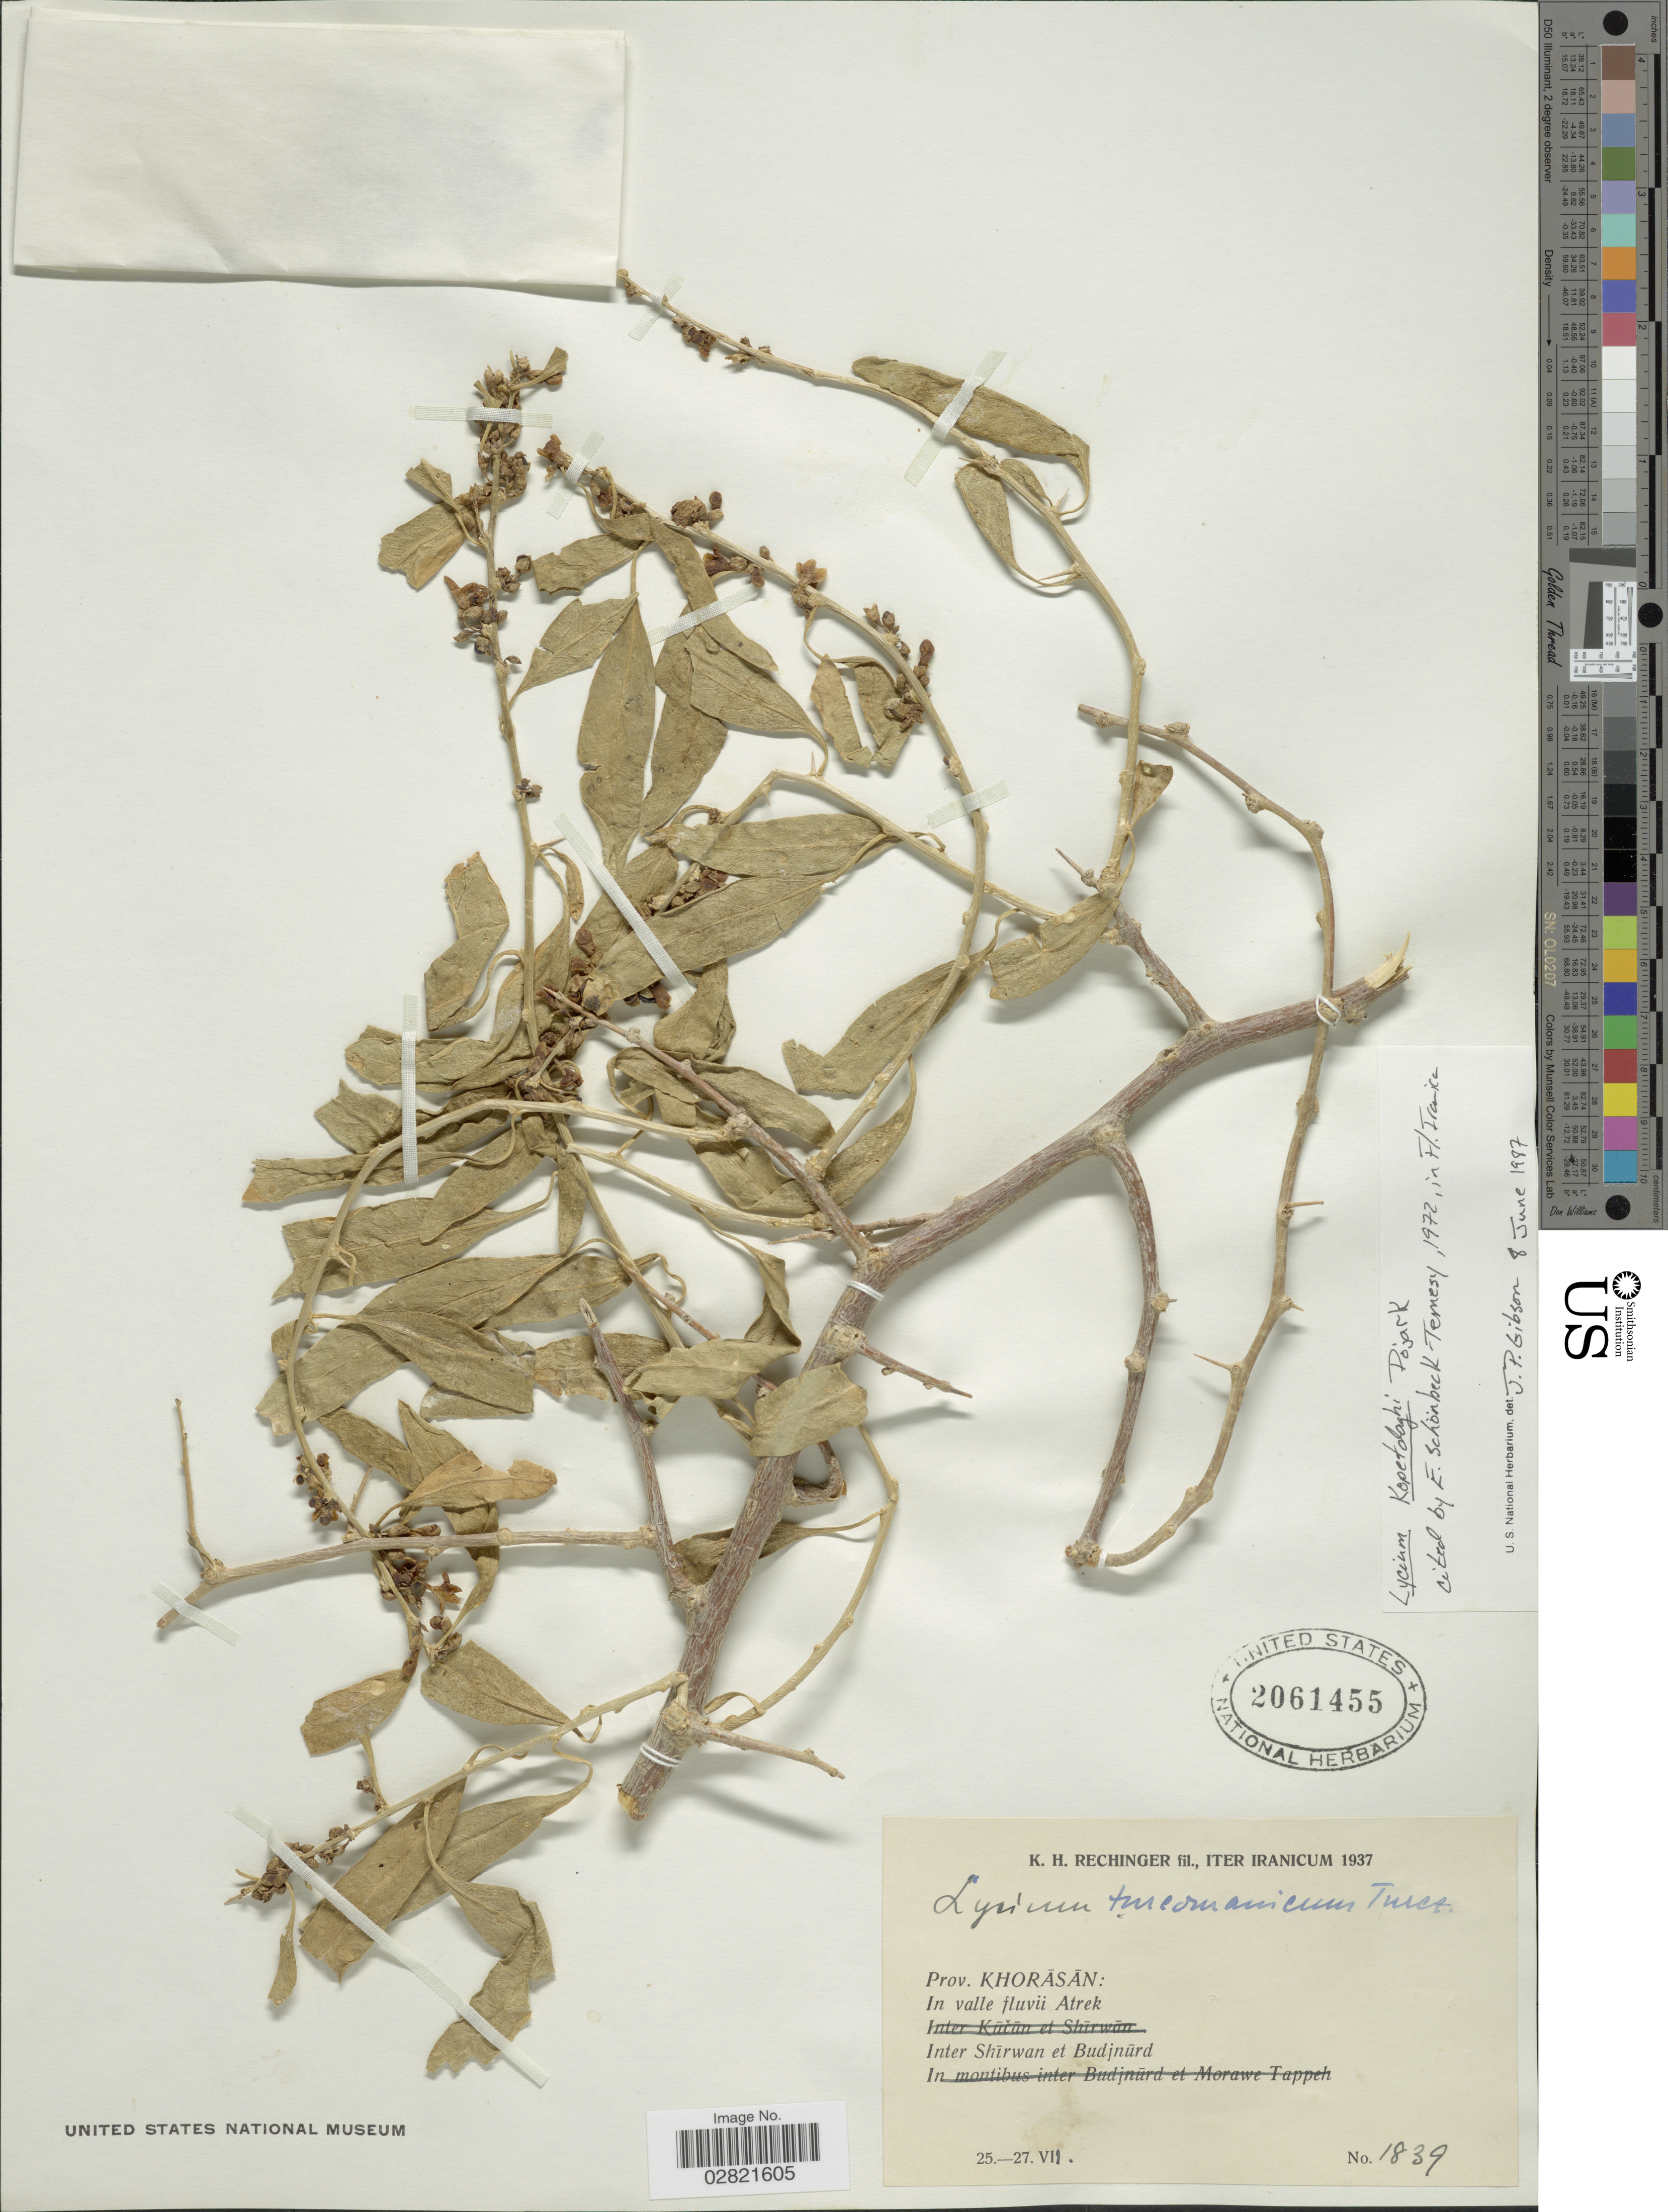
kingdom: Plantae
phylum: Tracheophyta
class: Magnoliopsida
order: Solanales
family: Solanaceae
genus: Lycium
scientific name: Lycium kopetdaghi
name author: Pojark.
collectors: K. H. Rechinger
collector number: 1839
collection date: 1937-07-25/1937-07-27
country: Iran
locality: Iter Iranicum. In valle fluvii Atrek. Inter Shirwan et Budjnurd.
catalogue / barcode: US 2061455